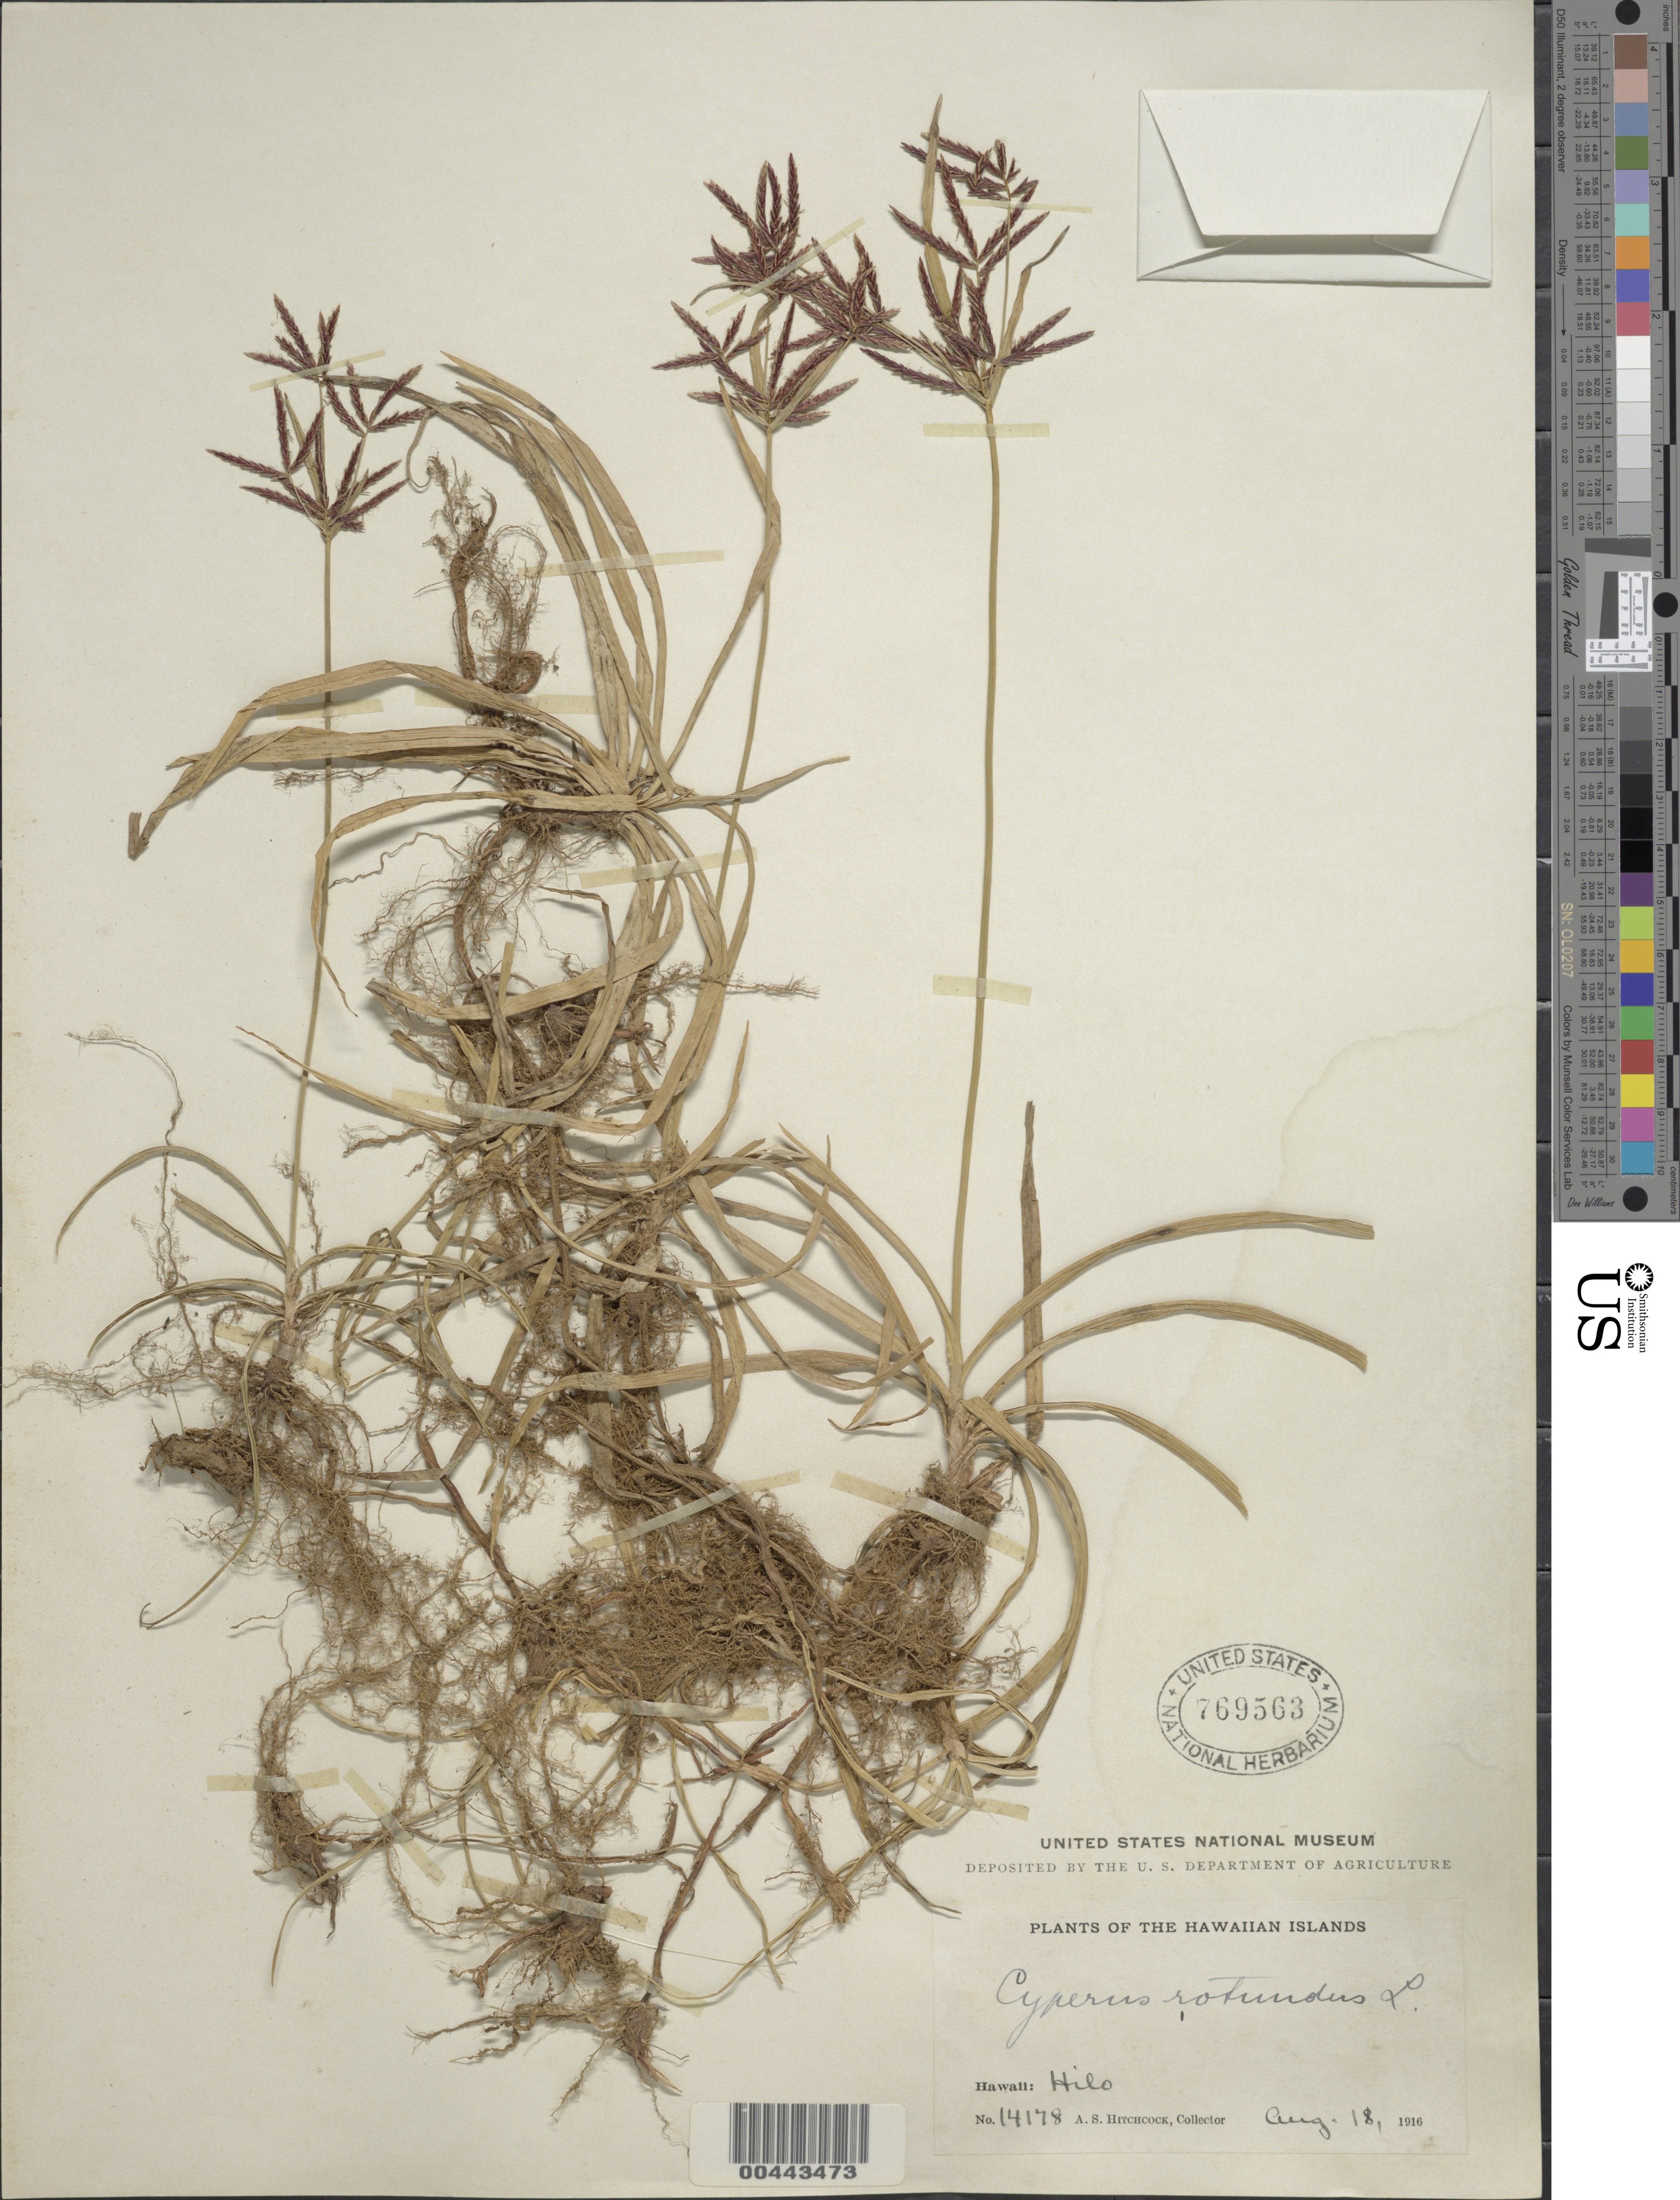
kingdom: Plantae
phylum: Tracheophyta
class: Liliopsida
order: Poales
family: Cyperaceae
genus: Cyperus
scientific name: Cyperus rotundus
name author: L.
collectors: A. S. Hitchcock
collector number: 14178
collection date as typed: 18 Aug 1916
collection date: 1916-08-18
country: United States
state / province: Hawaii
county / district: Hawaii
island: Hawaii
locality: Hilo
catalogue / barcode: US 769563